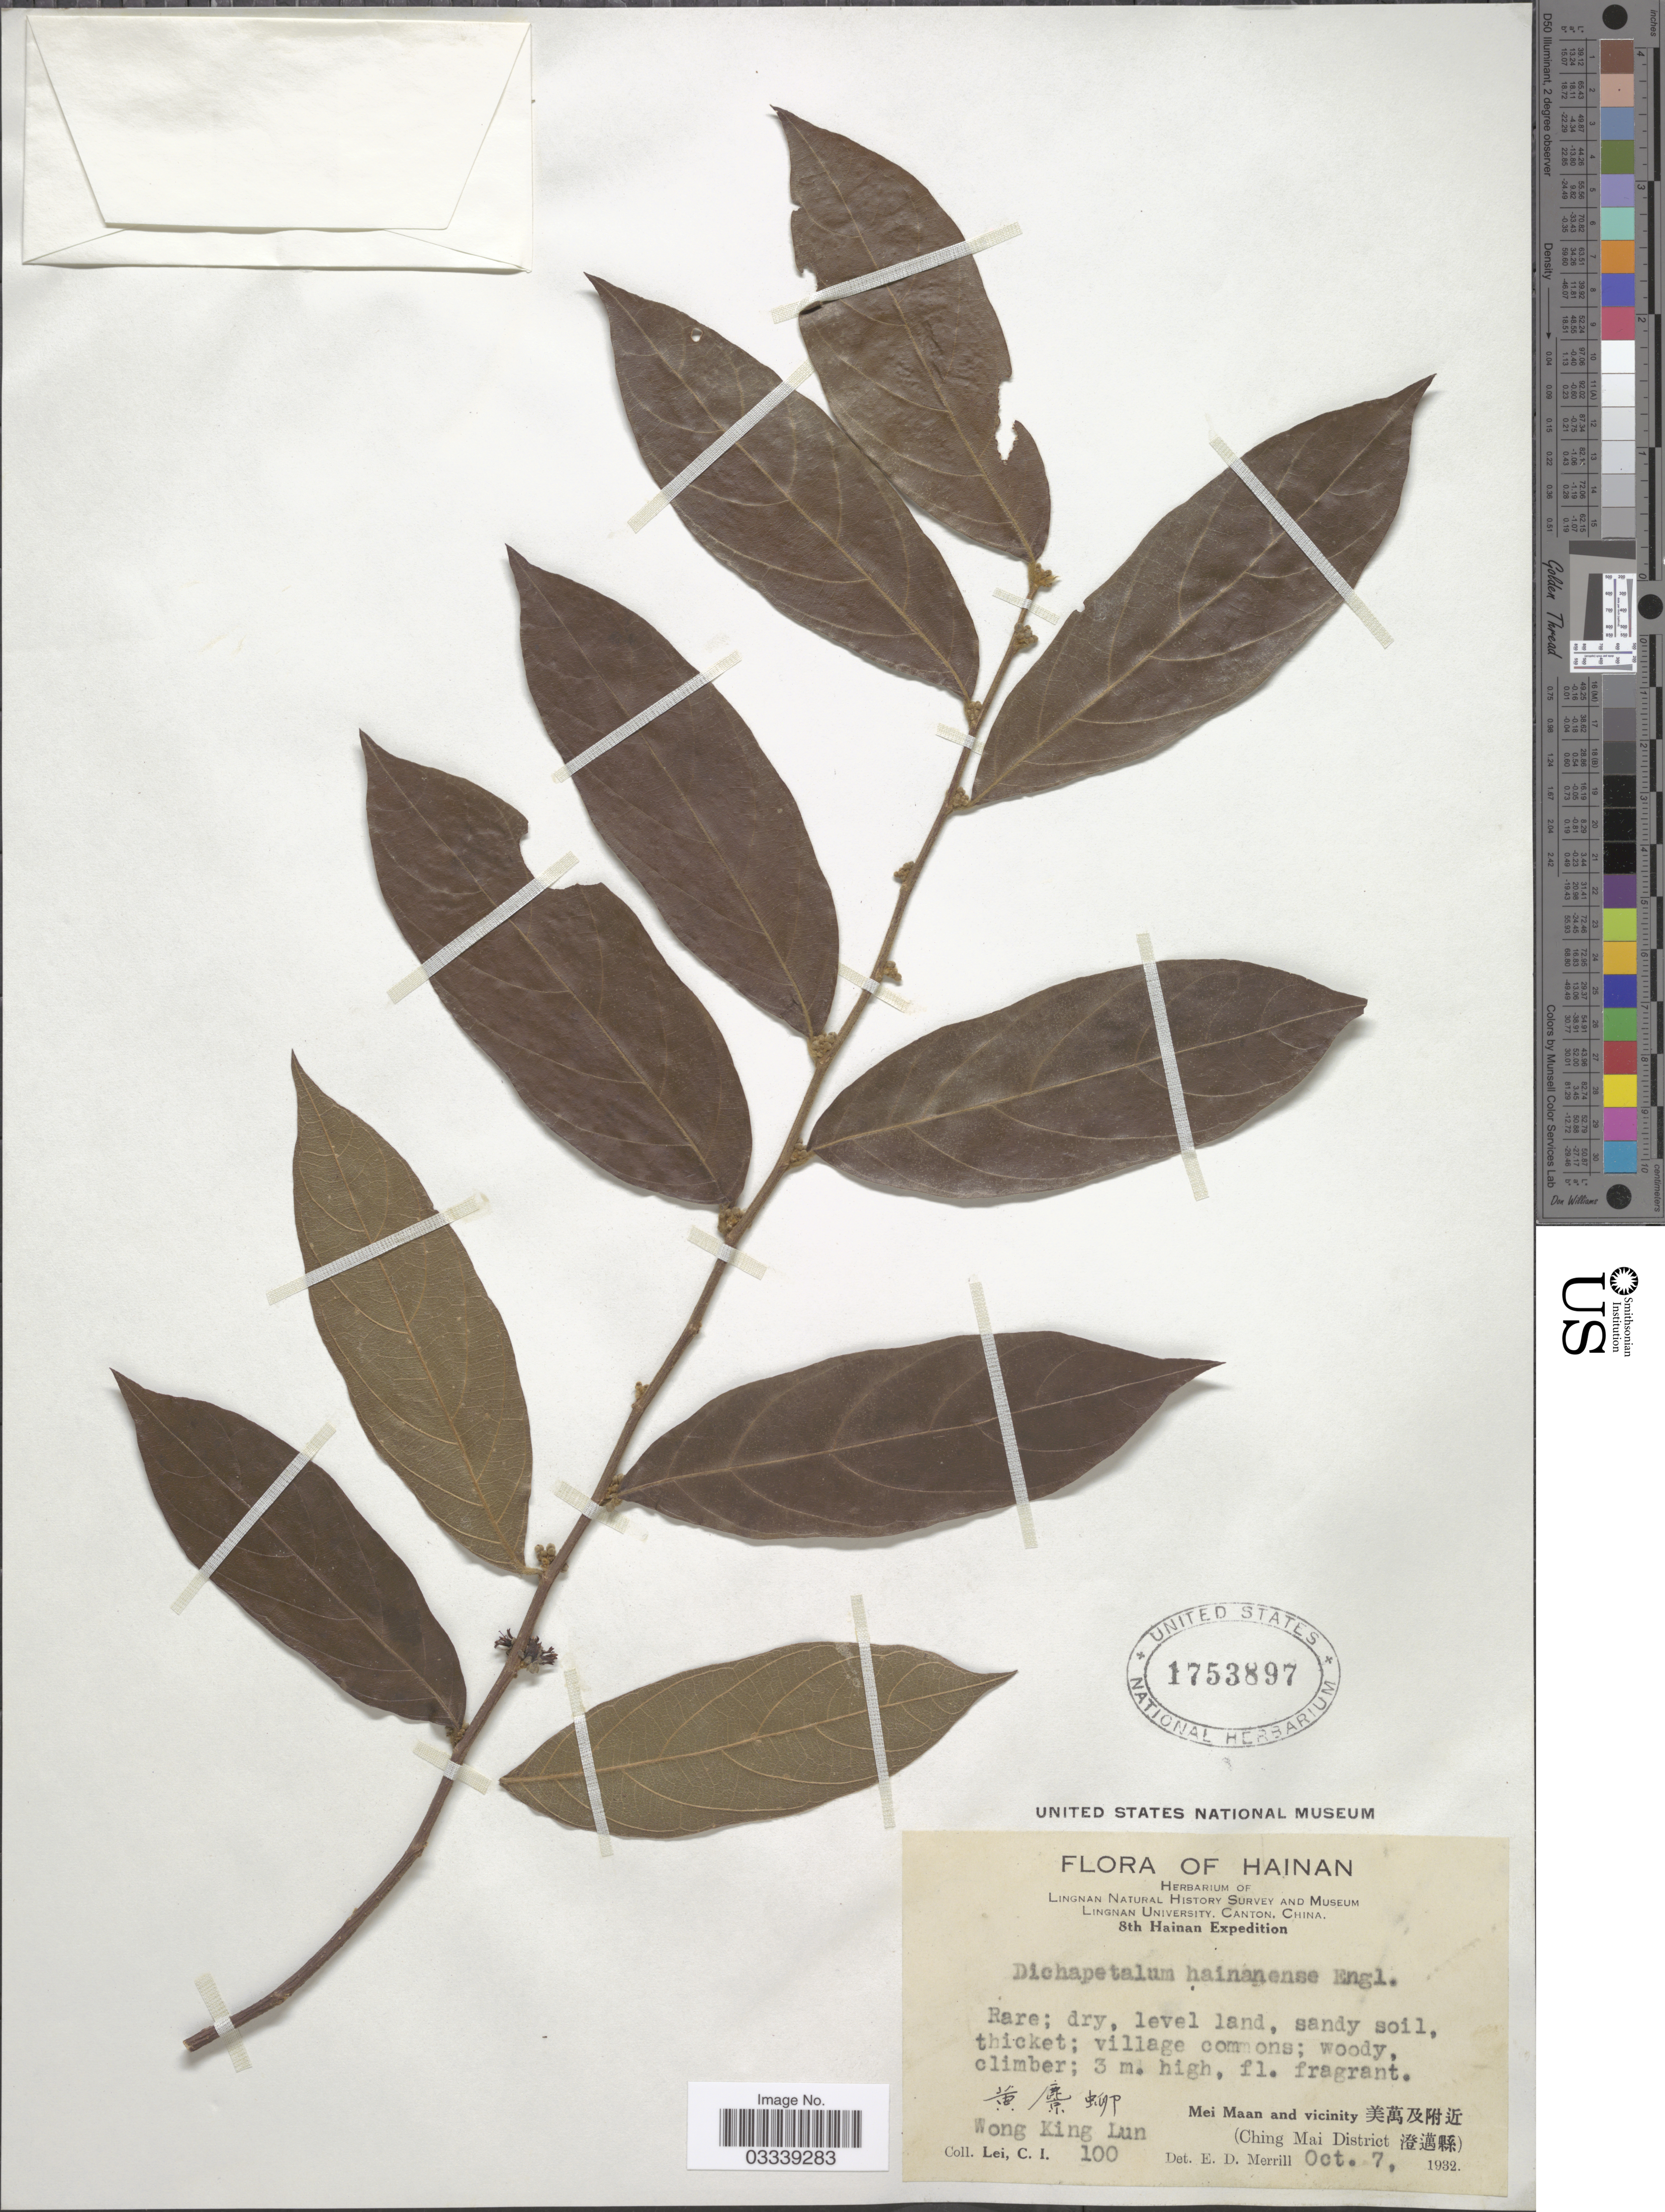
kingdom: Plantae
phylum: Tracheophyta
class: Magnoliopsida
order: Malpighiales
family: Dichapetalaceae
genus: Dichapetalum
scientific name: Dichapetalum hainanense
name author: (Hance) Engl.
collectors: C. I. Lei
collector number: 100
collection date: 1932-10-07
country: China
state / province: Hainan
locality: Wong King Lun, Mei Maand and vicinity (Ching Mai District).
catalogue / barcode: US 1753897